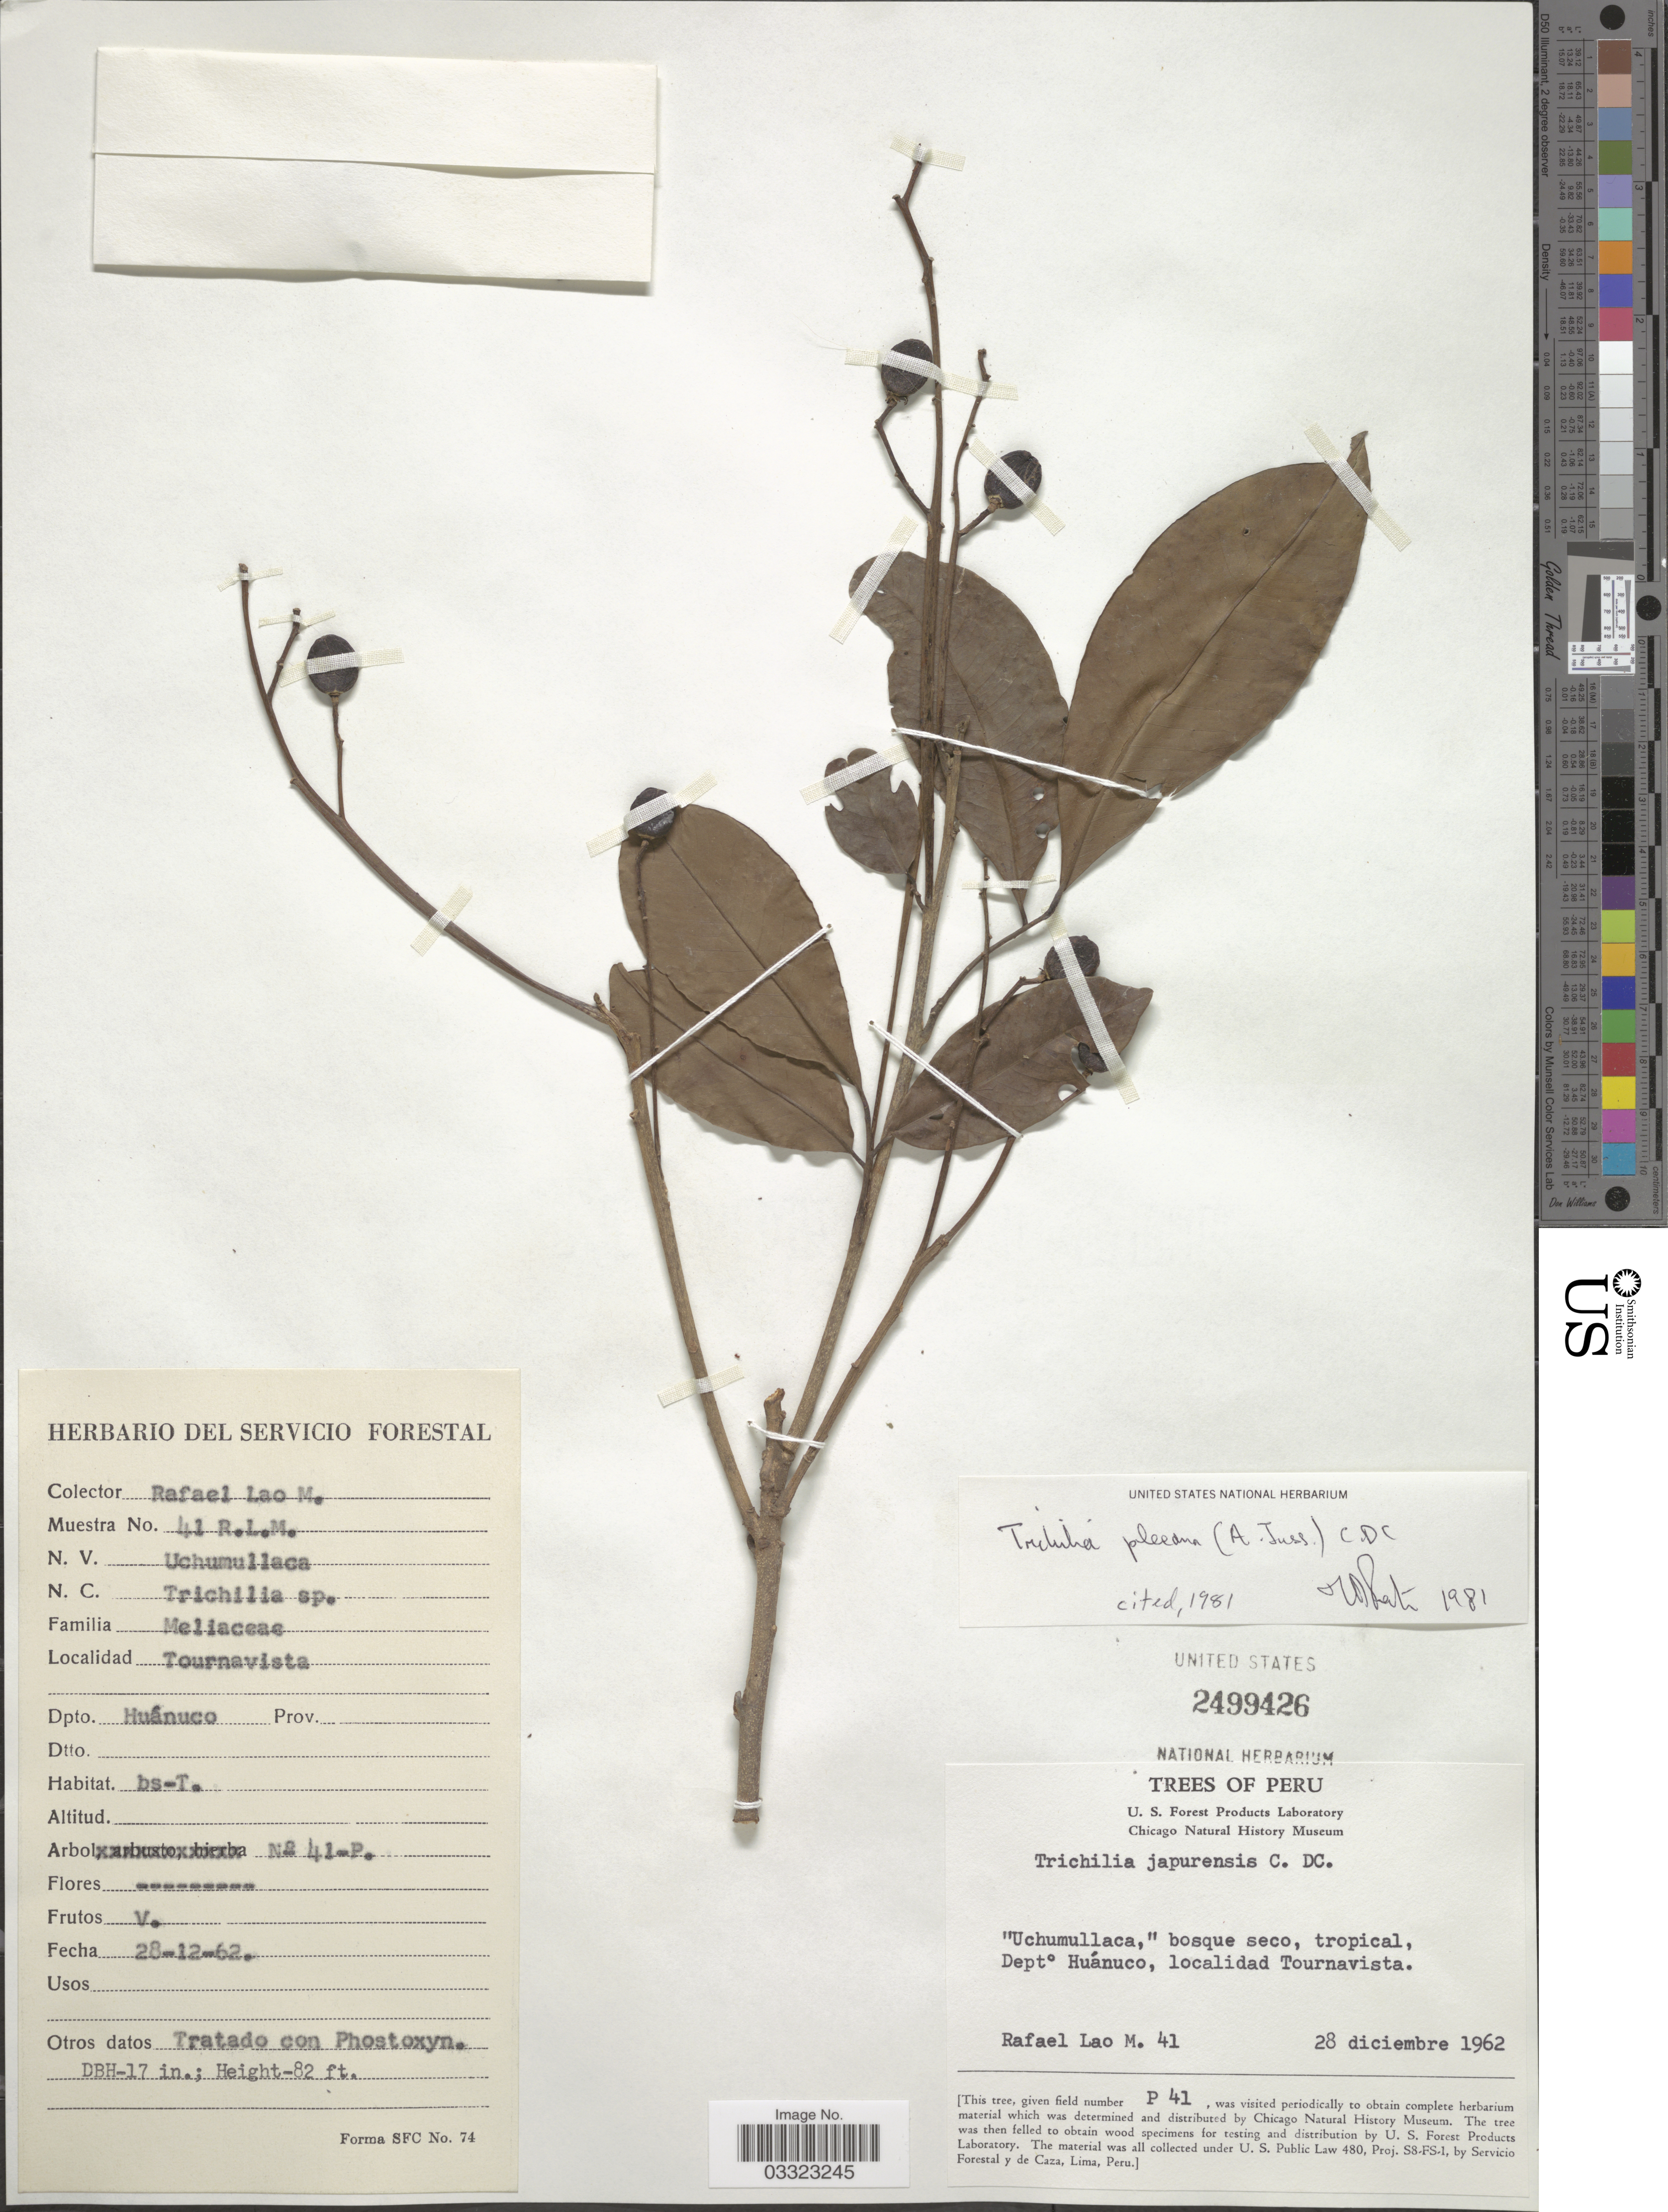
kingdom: Plantae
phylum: Tracheophyta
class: Magnoliopsida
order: Sapindales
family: Meliaceae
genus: Trichilia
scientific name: Trichilia pleeana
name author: (A. Juss.) C. DC.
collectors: R. Lao M.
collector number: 41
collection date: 1962-12-28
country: Peru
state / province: Huánuco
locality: Dept. Huánuco, localidad Tournavista.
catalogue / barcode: US 2499426